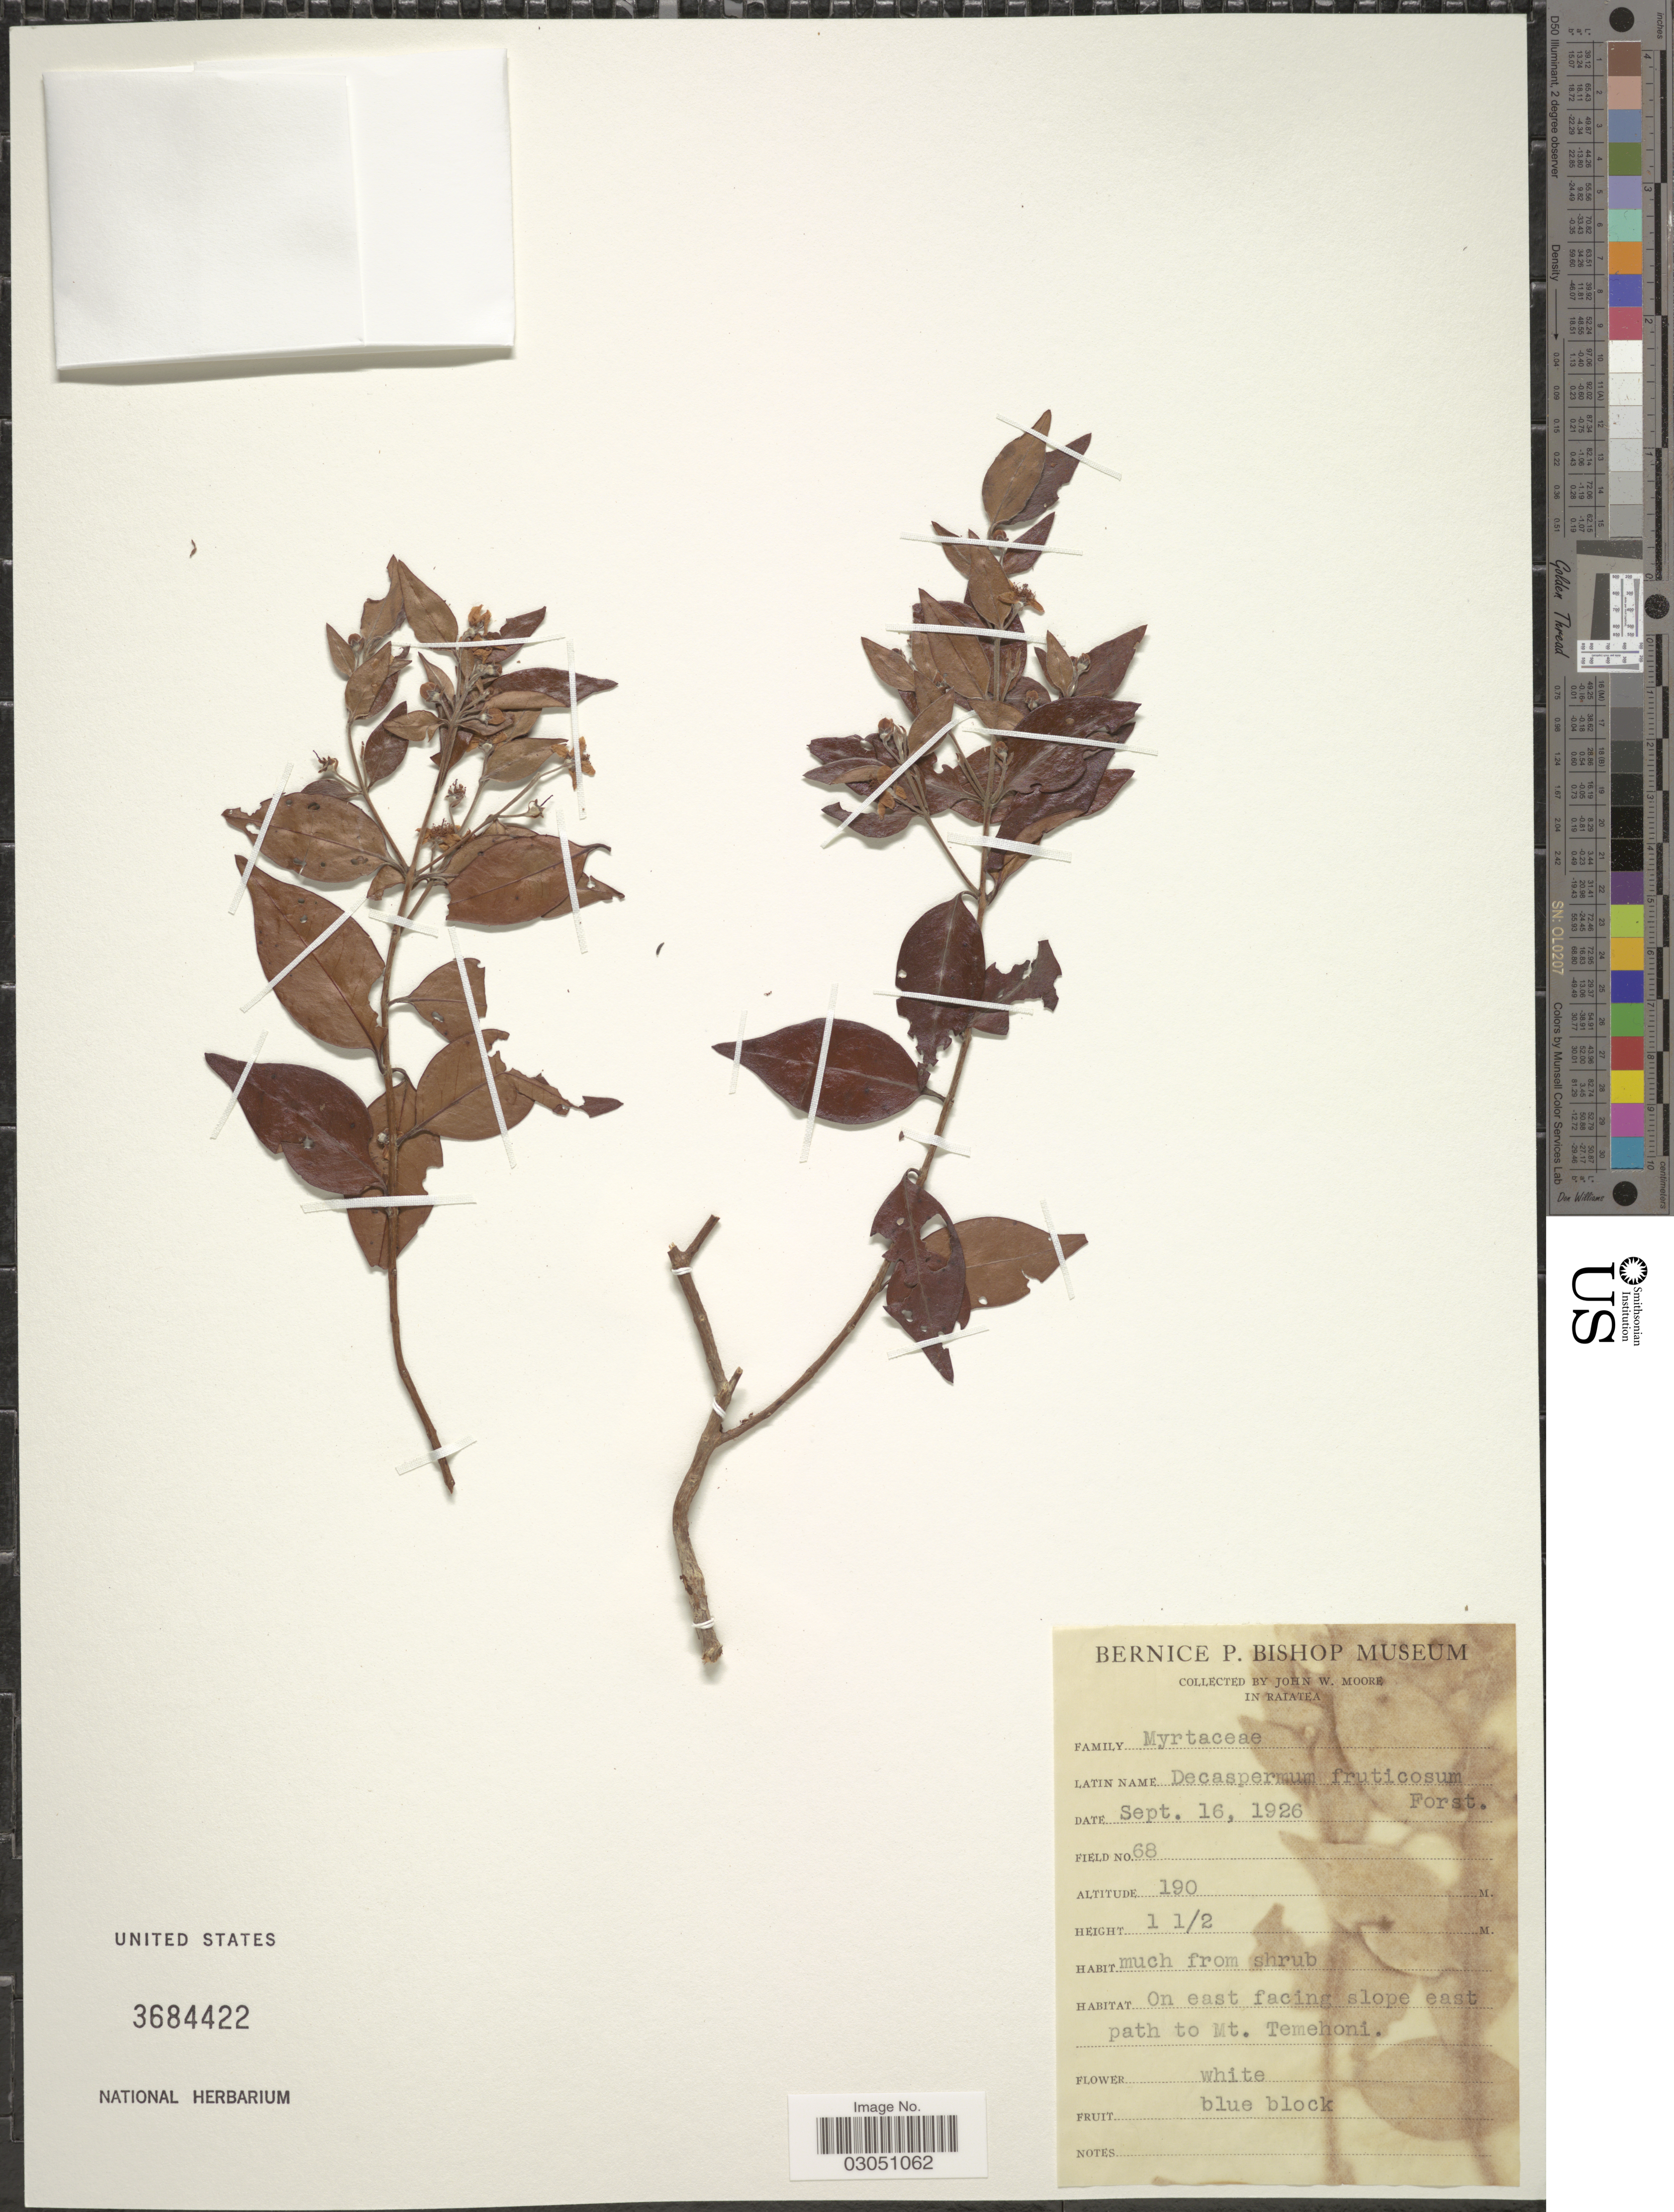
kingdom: Plantae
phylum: Tracheophyta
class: Magnoliopsida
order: Myrtales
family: Myrtaceae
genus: Decaspermum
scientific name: Decaspermum fruticosum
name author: J.R. Forst. & G. Forst.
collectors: J. Moore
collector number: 68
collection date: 1926-09-16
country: French Polynesia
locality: Raiatea. On east facing slope east path to Mt. Temehoni.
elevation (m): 190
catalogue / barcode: US 3684422